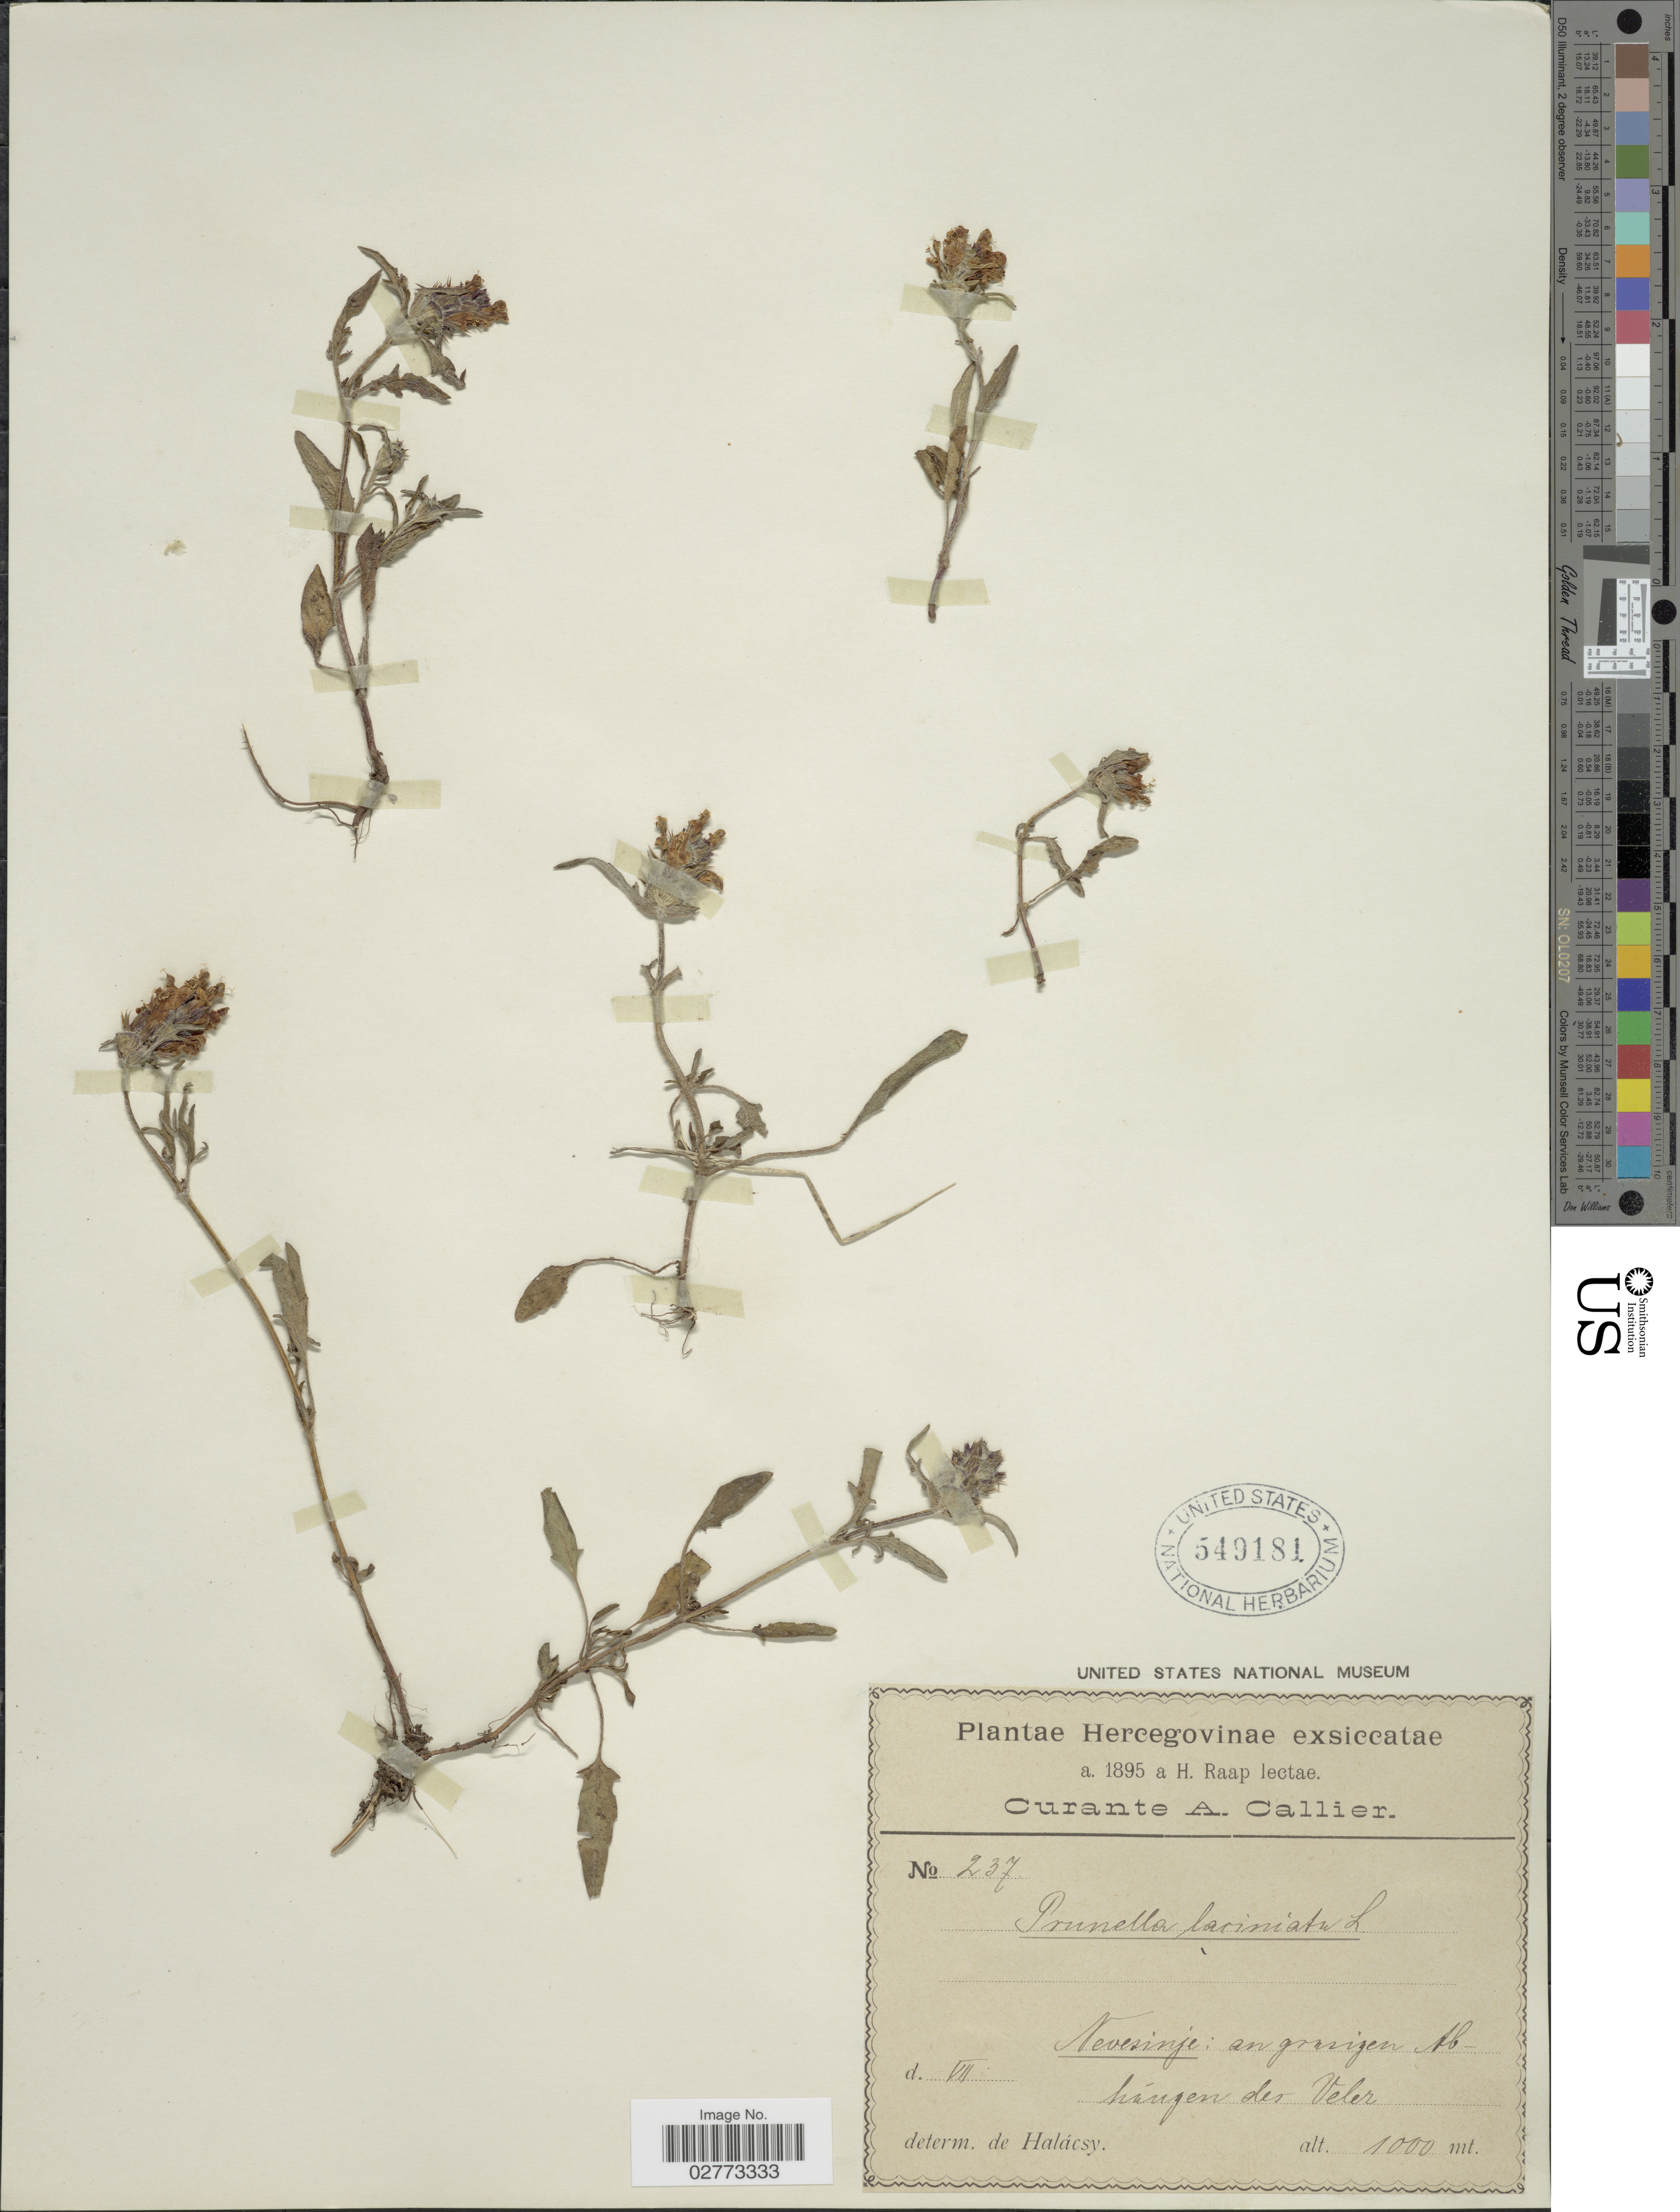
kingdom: Plantae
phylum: Tracheophyta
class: Magnoliopsida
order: Lamiales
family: Lamiaceae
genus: Prunella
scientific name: Prunella laciniata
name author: (L.) L.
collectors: H. Raap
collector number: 237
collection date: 1895-07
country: Bosnia and Herzegovina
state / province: Srpska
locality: Nevesinje: an grasigen Abhángen des Veler. Hercegovinae.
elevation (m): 1000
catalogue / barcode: US 549181